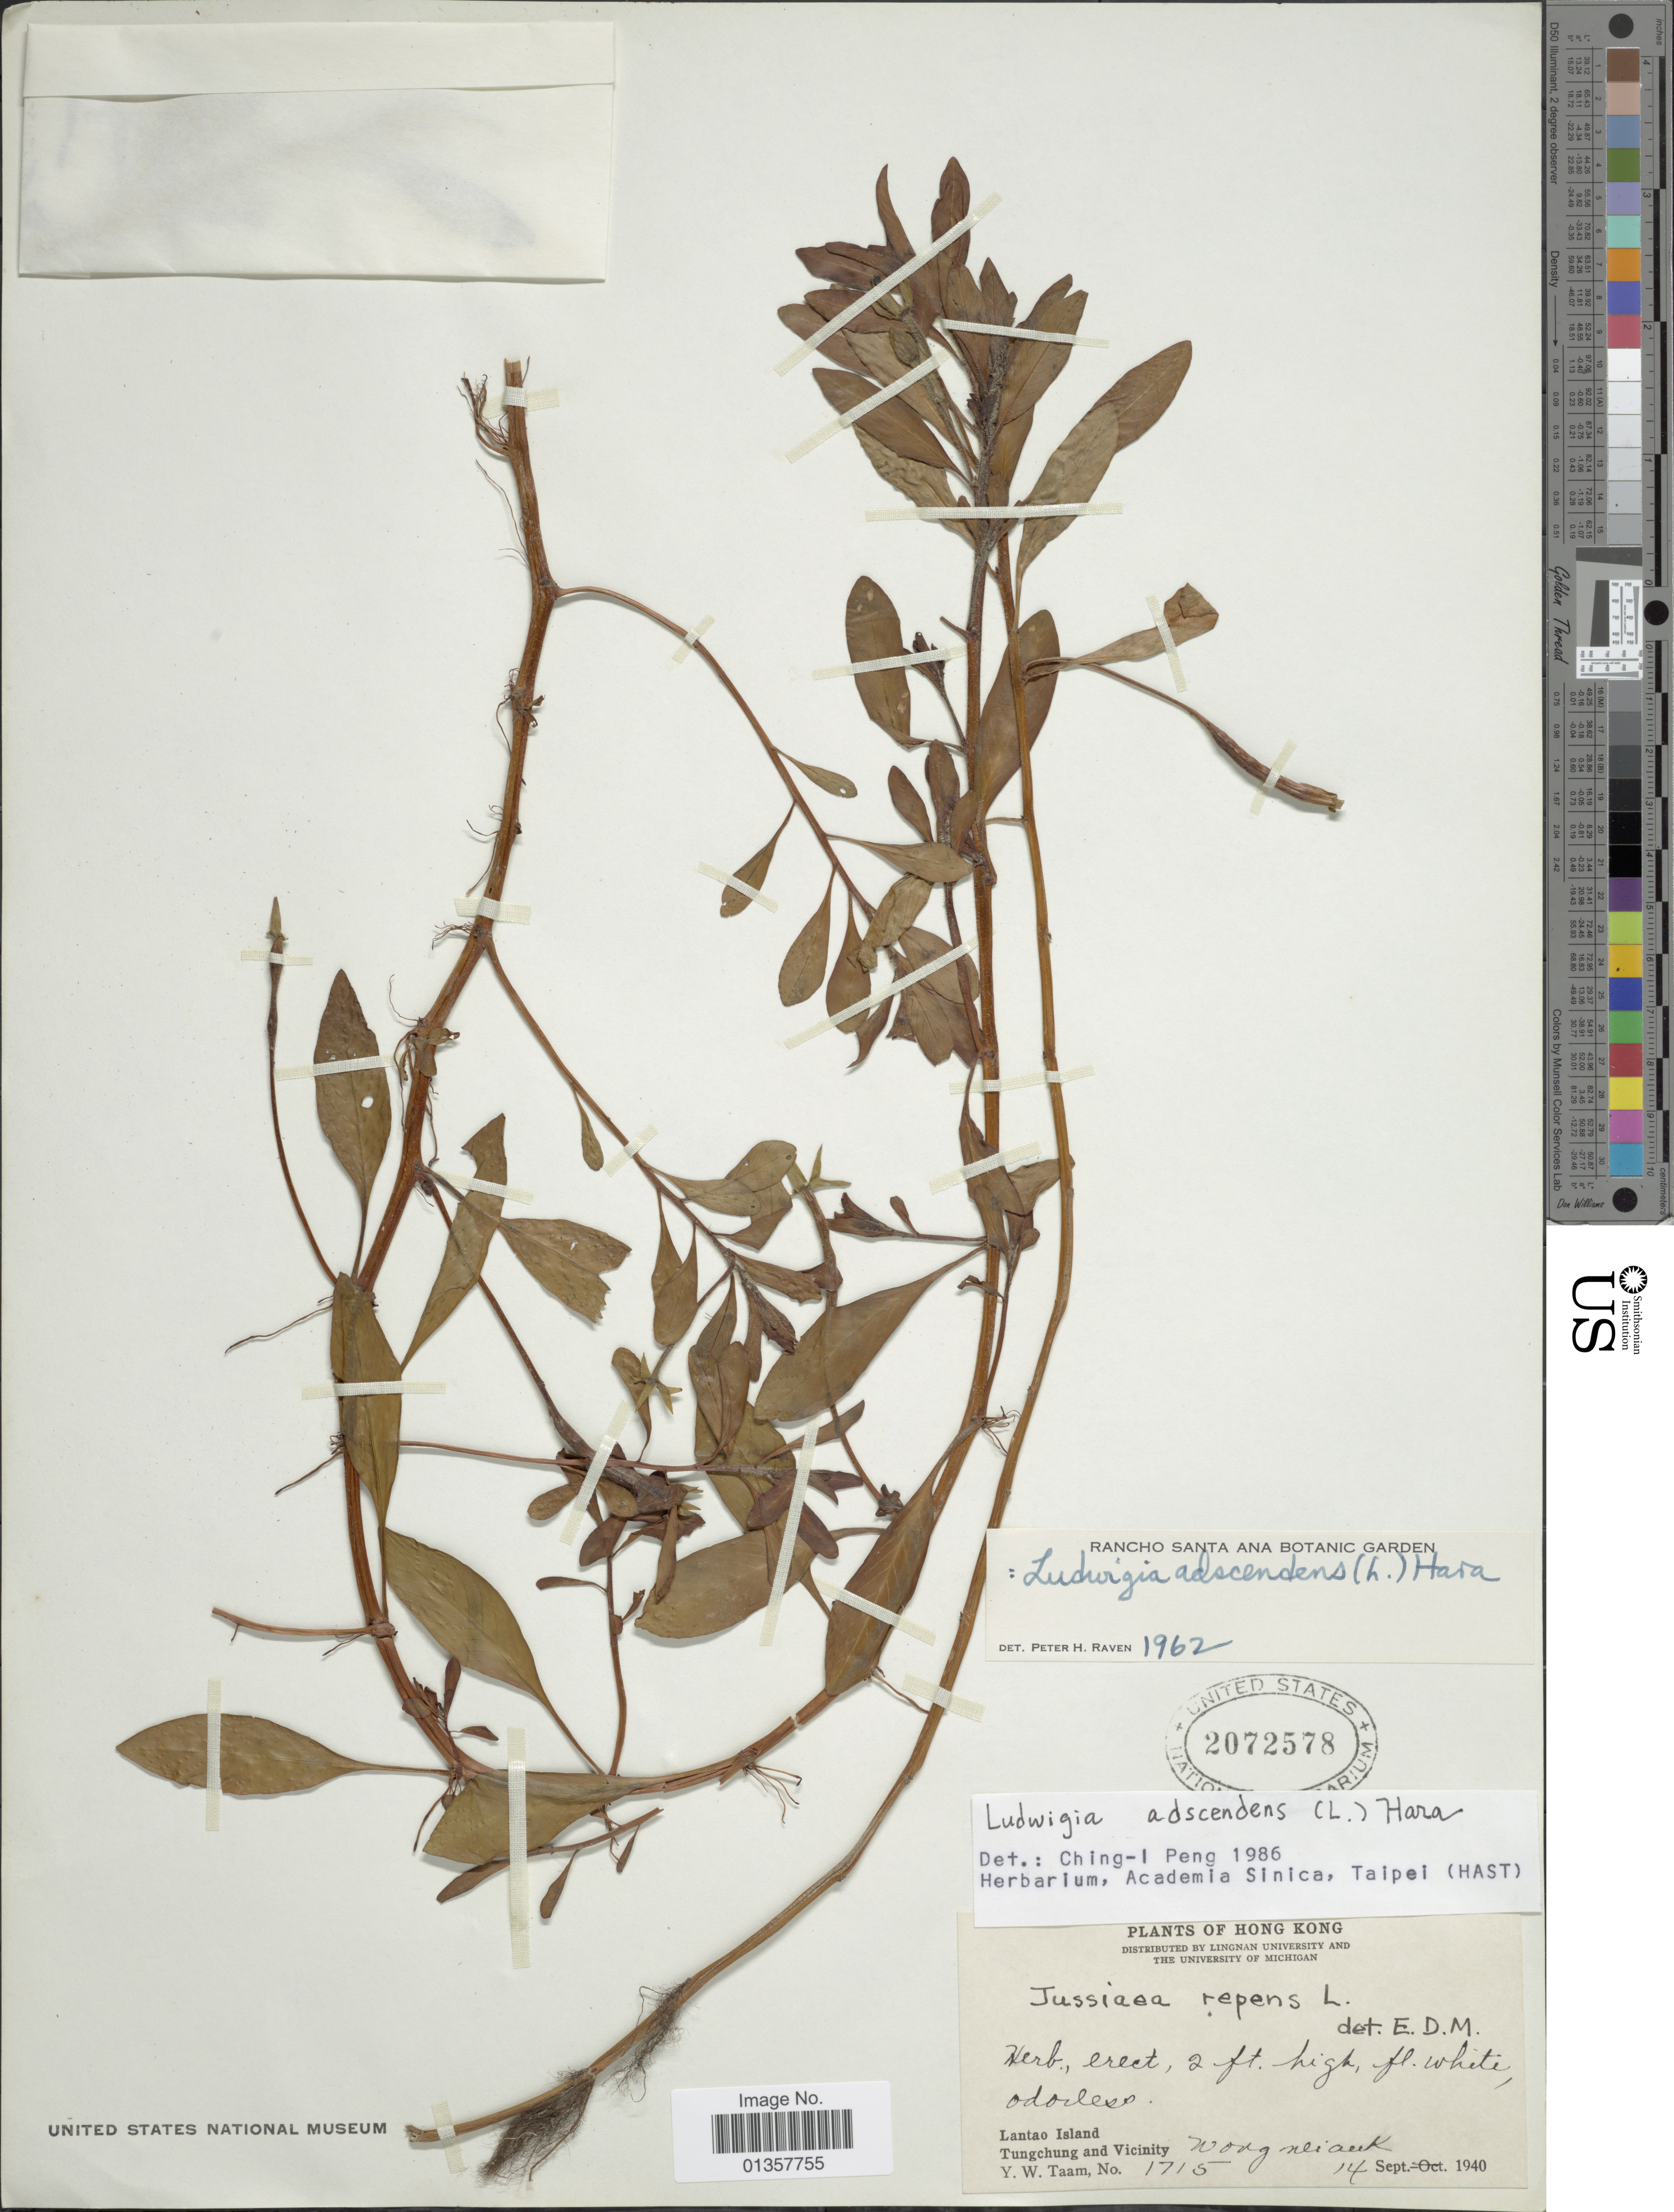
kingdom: Plantae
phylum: Tracheophyta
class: Magnoliopsida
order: Myrtales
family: Onagraceae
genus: Ludwigia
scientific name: Ludwigia adscendens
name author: (L.) H. Hara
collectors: Y. W. Taam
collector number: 1715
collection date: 1940-09-14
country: China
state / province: Hong Kong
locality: Lantao Island, Tungchung and Vicinity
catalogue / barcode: US 2072578